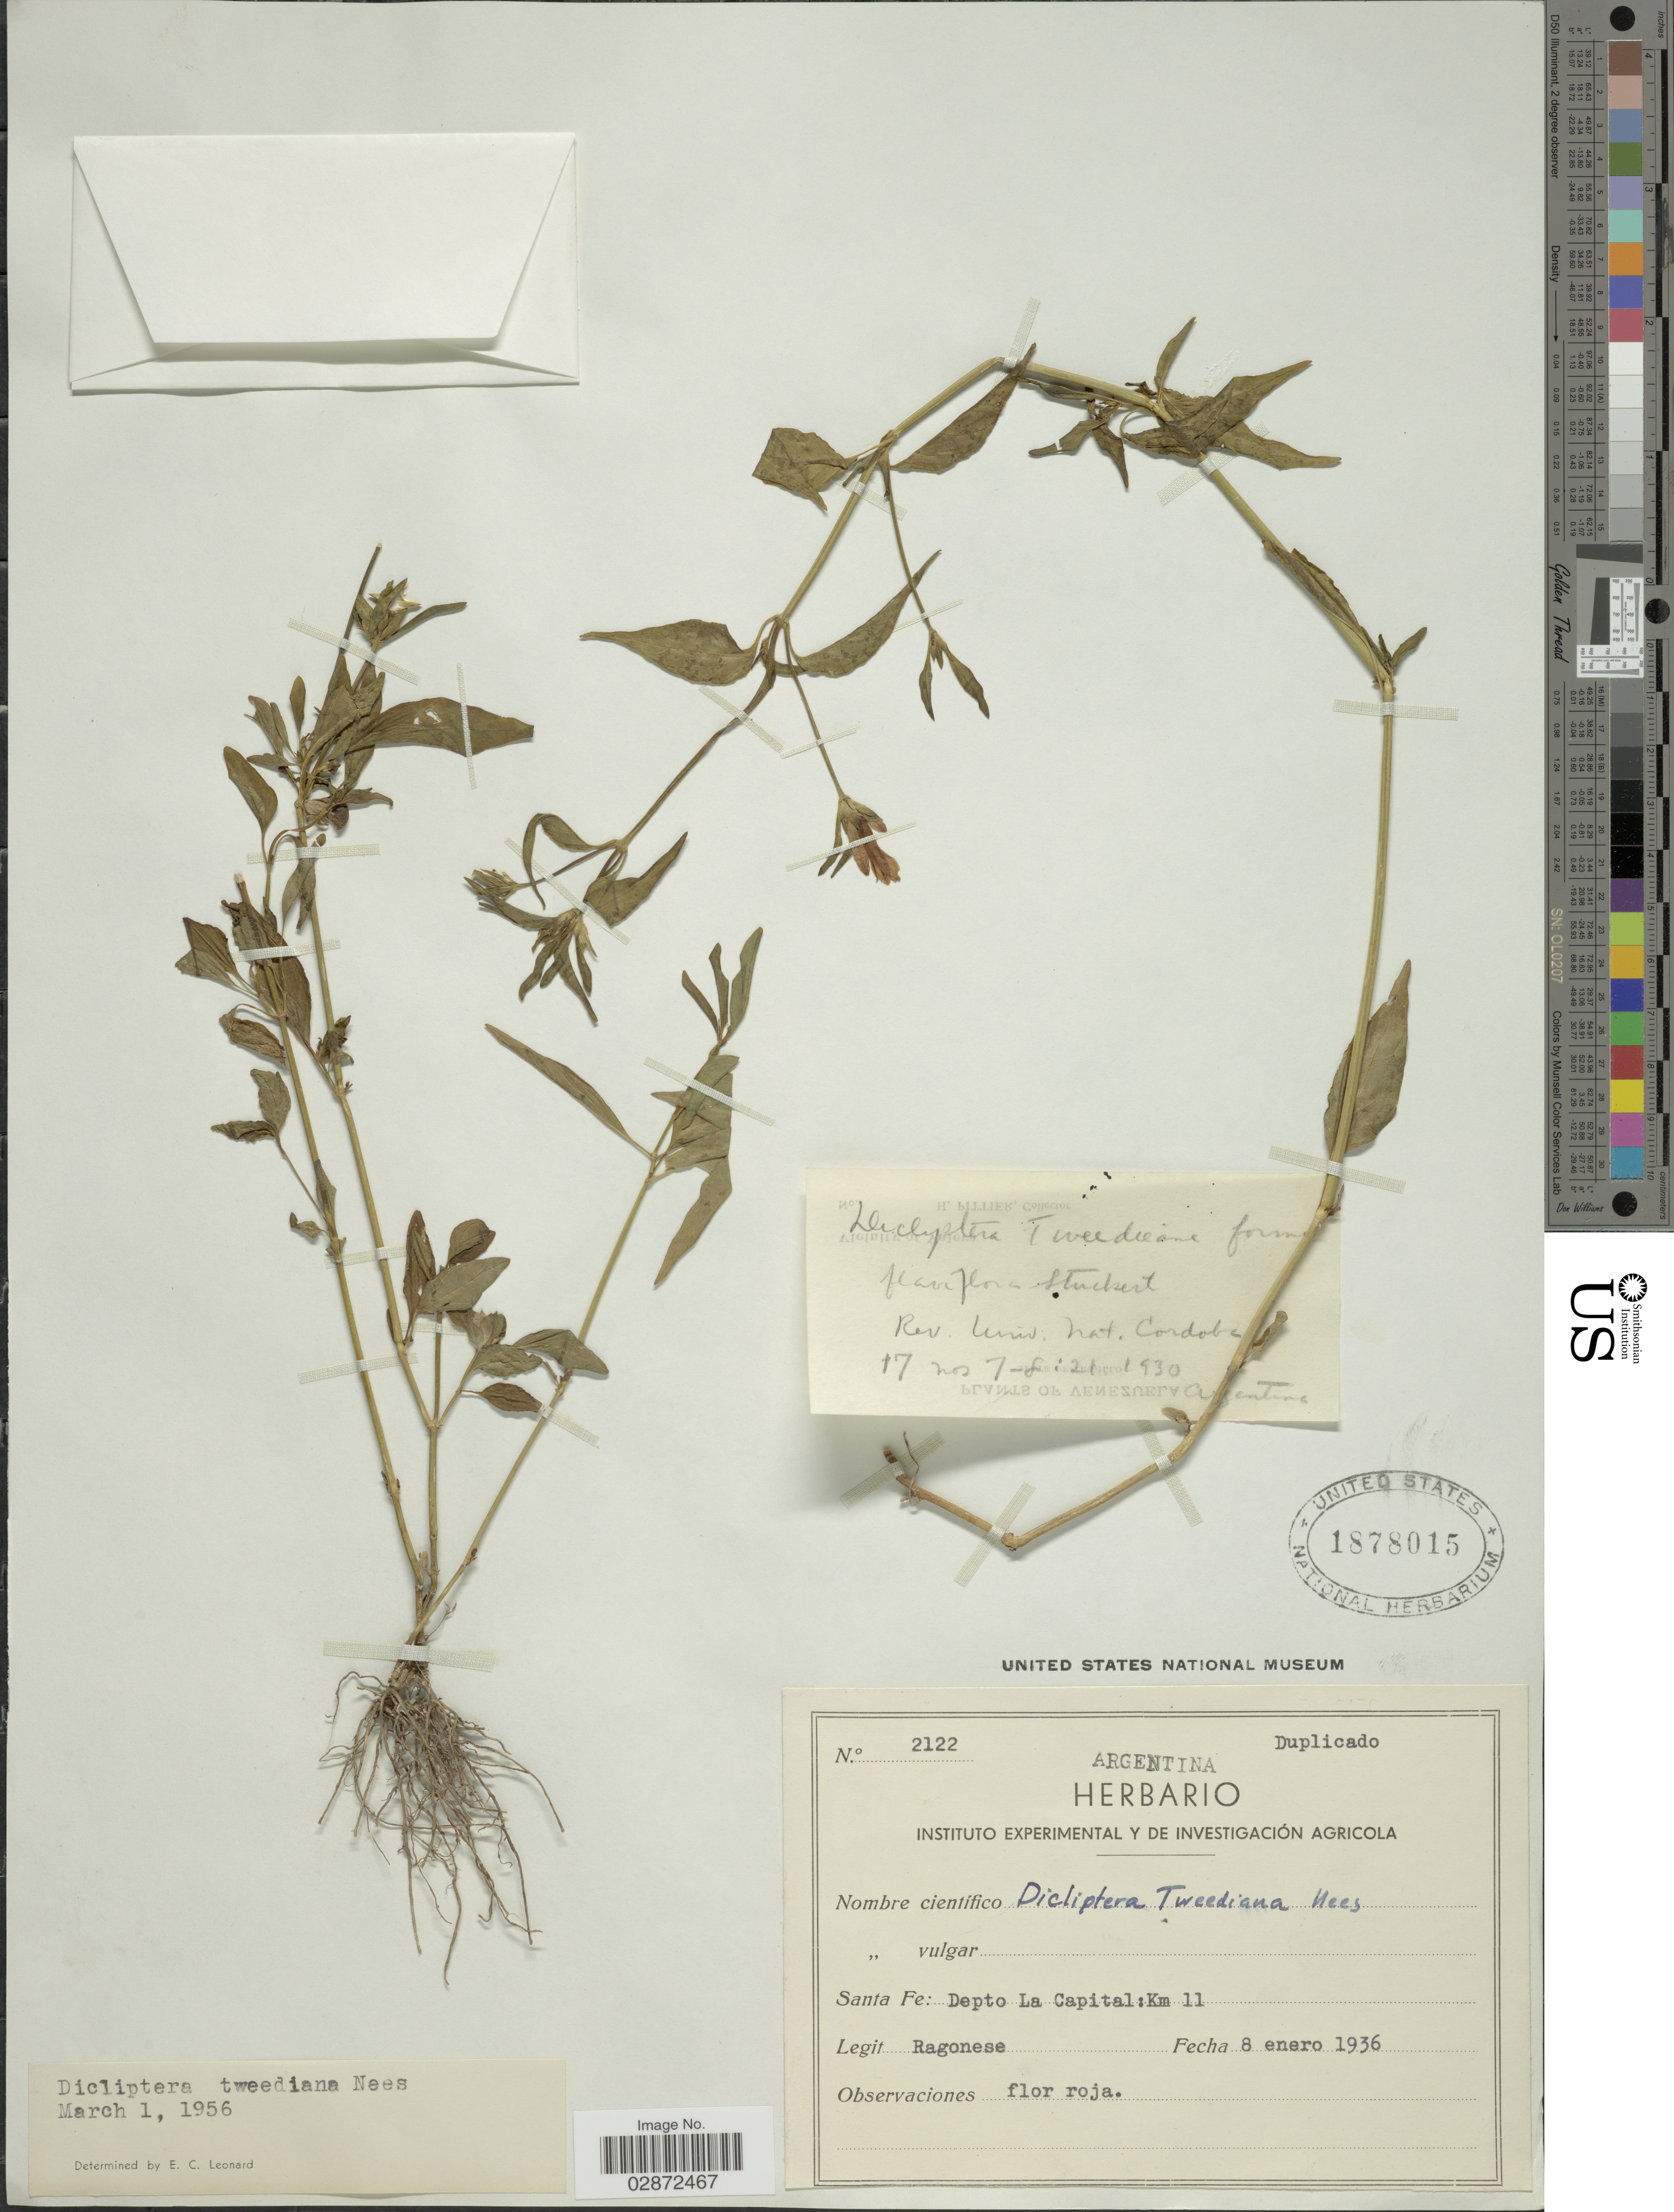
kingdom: Plantae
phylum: Tracheophyta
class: Magnoliopsida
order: Lamiales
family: Acanthaceae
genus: Dicliptera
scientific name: Dicliptera squarrosa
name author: Nees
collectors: Ragonese, --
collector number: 2122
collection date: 1936-01-08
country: Argentina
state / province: Santa Fe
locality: Depto La Capital: Km 11.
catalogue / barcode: US 1878015